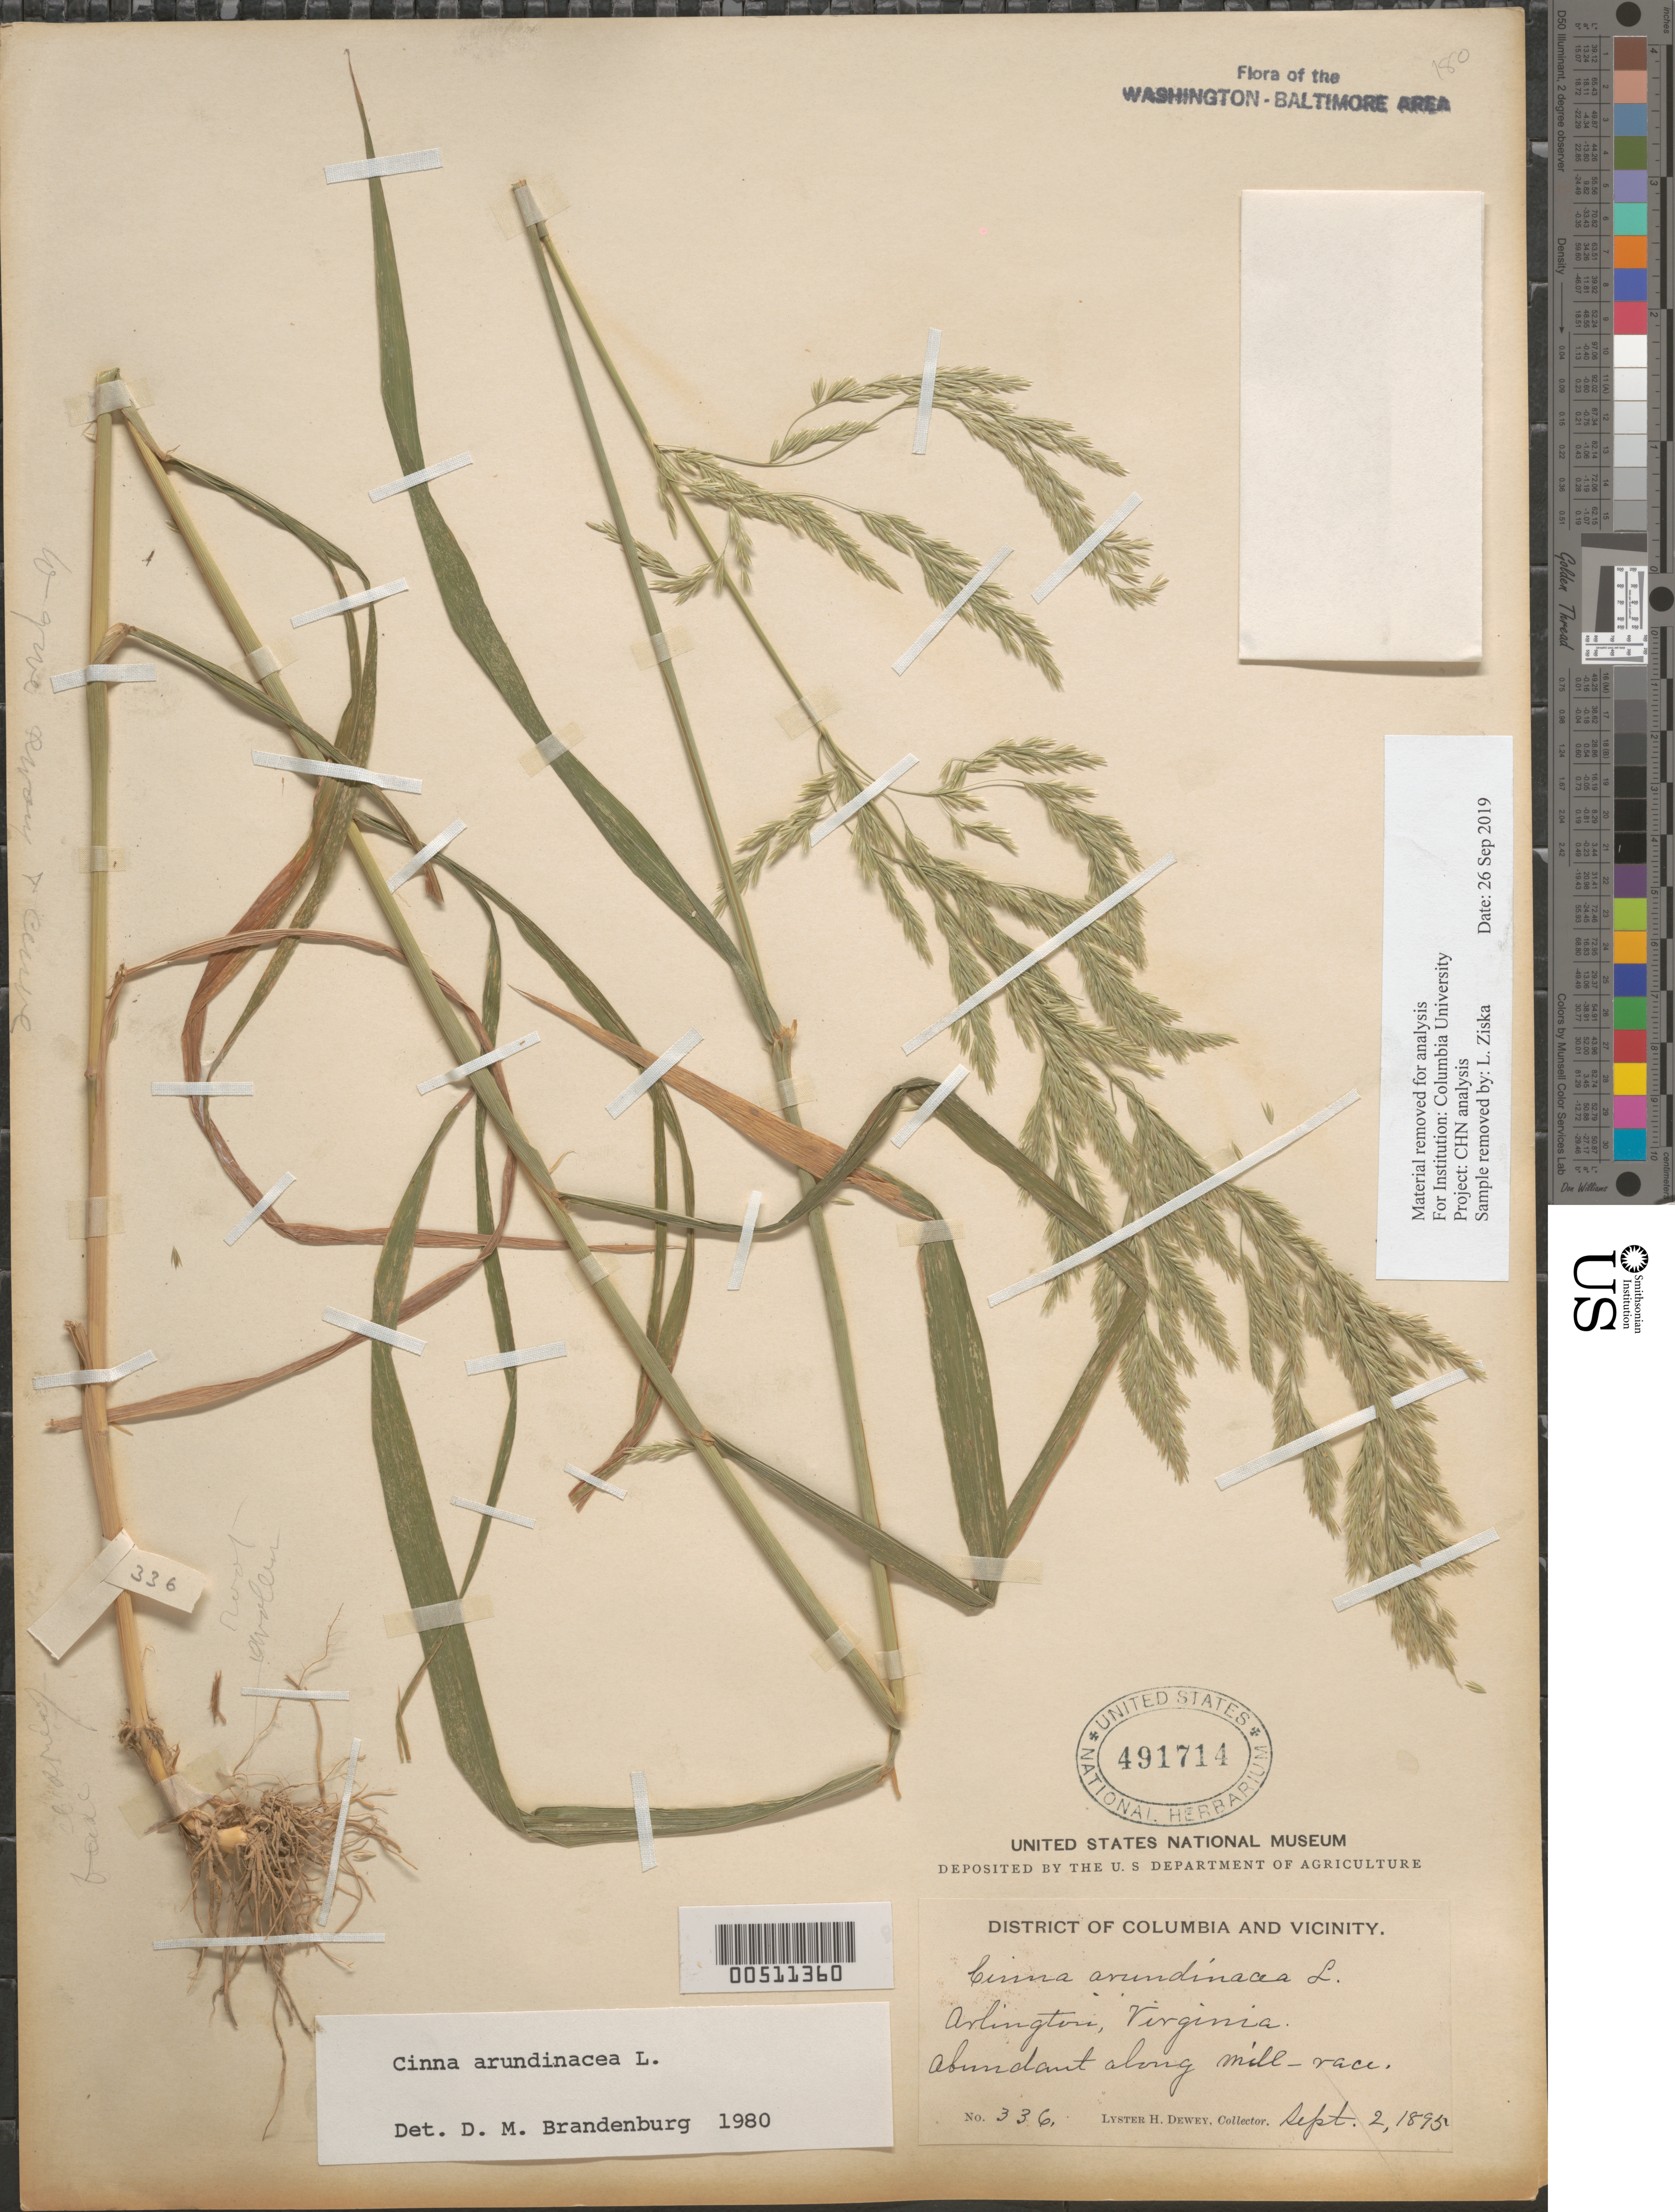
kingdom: Plantae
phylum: Tracheophyta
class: Liliopsida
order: Poales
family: Poaceae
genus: Cinna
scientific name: Cinna arundinacea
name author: L.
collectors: L. H. Dewey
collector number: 336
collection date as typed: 02 Sep 1895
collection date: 1895-09-02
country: United States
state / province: Virginia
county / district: Arlington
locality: Arlington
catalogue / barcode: US 491714